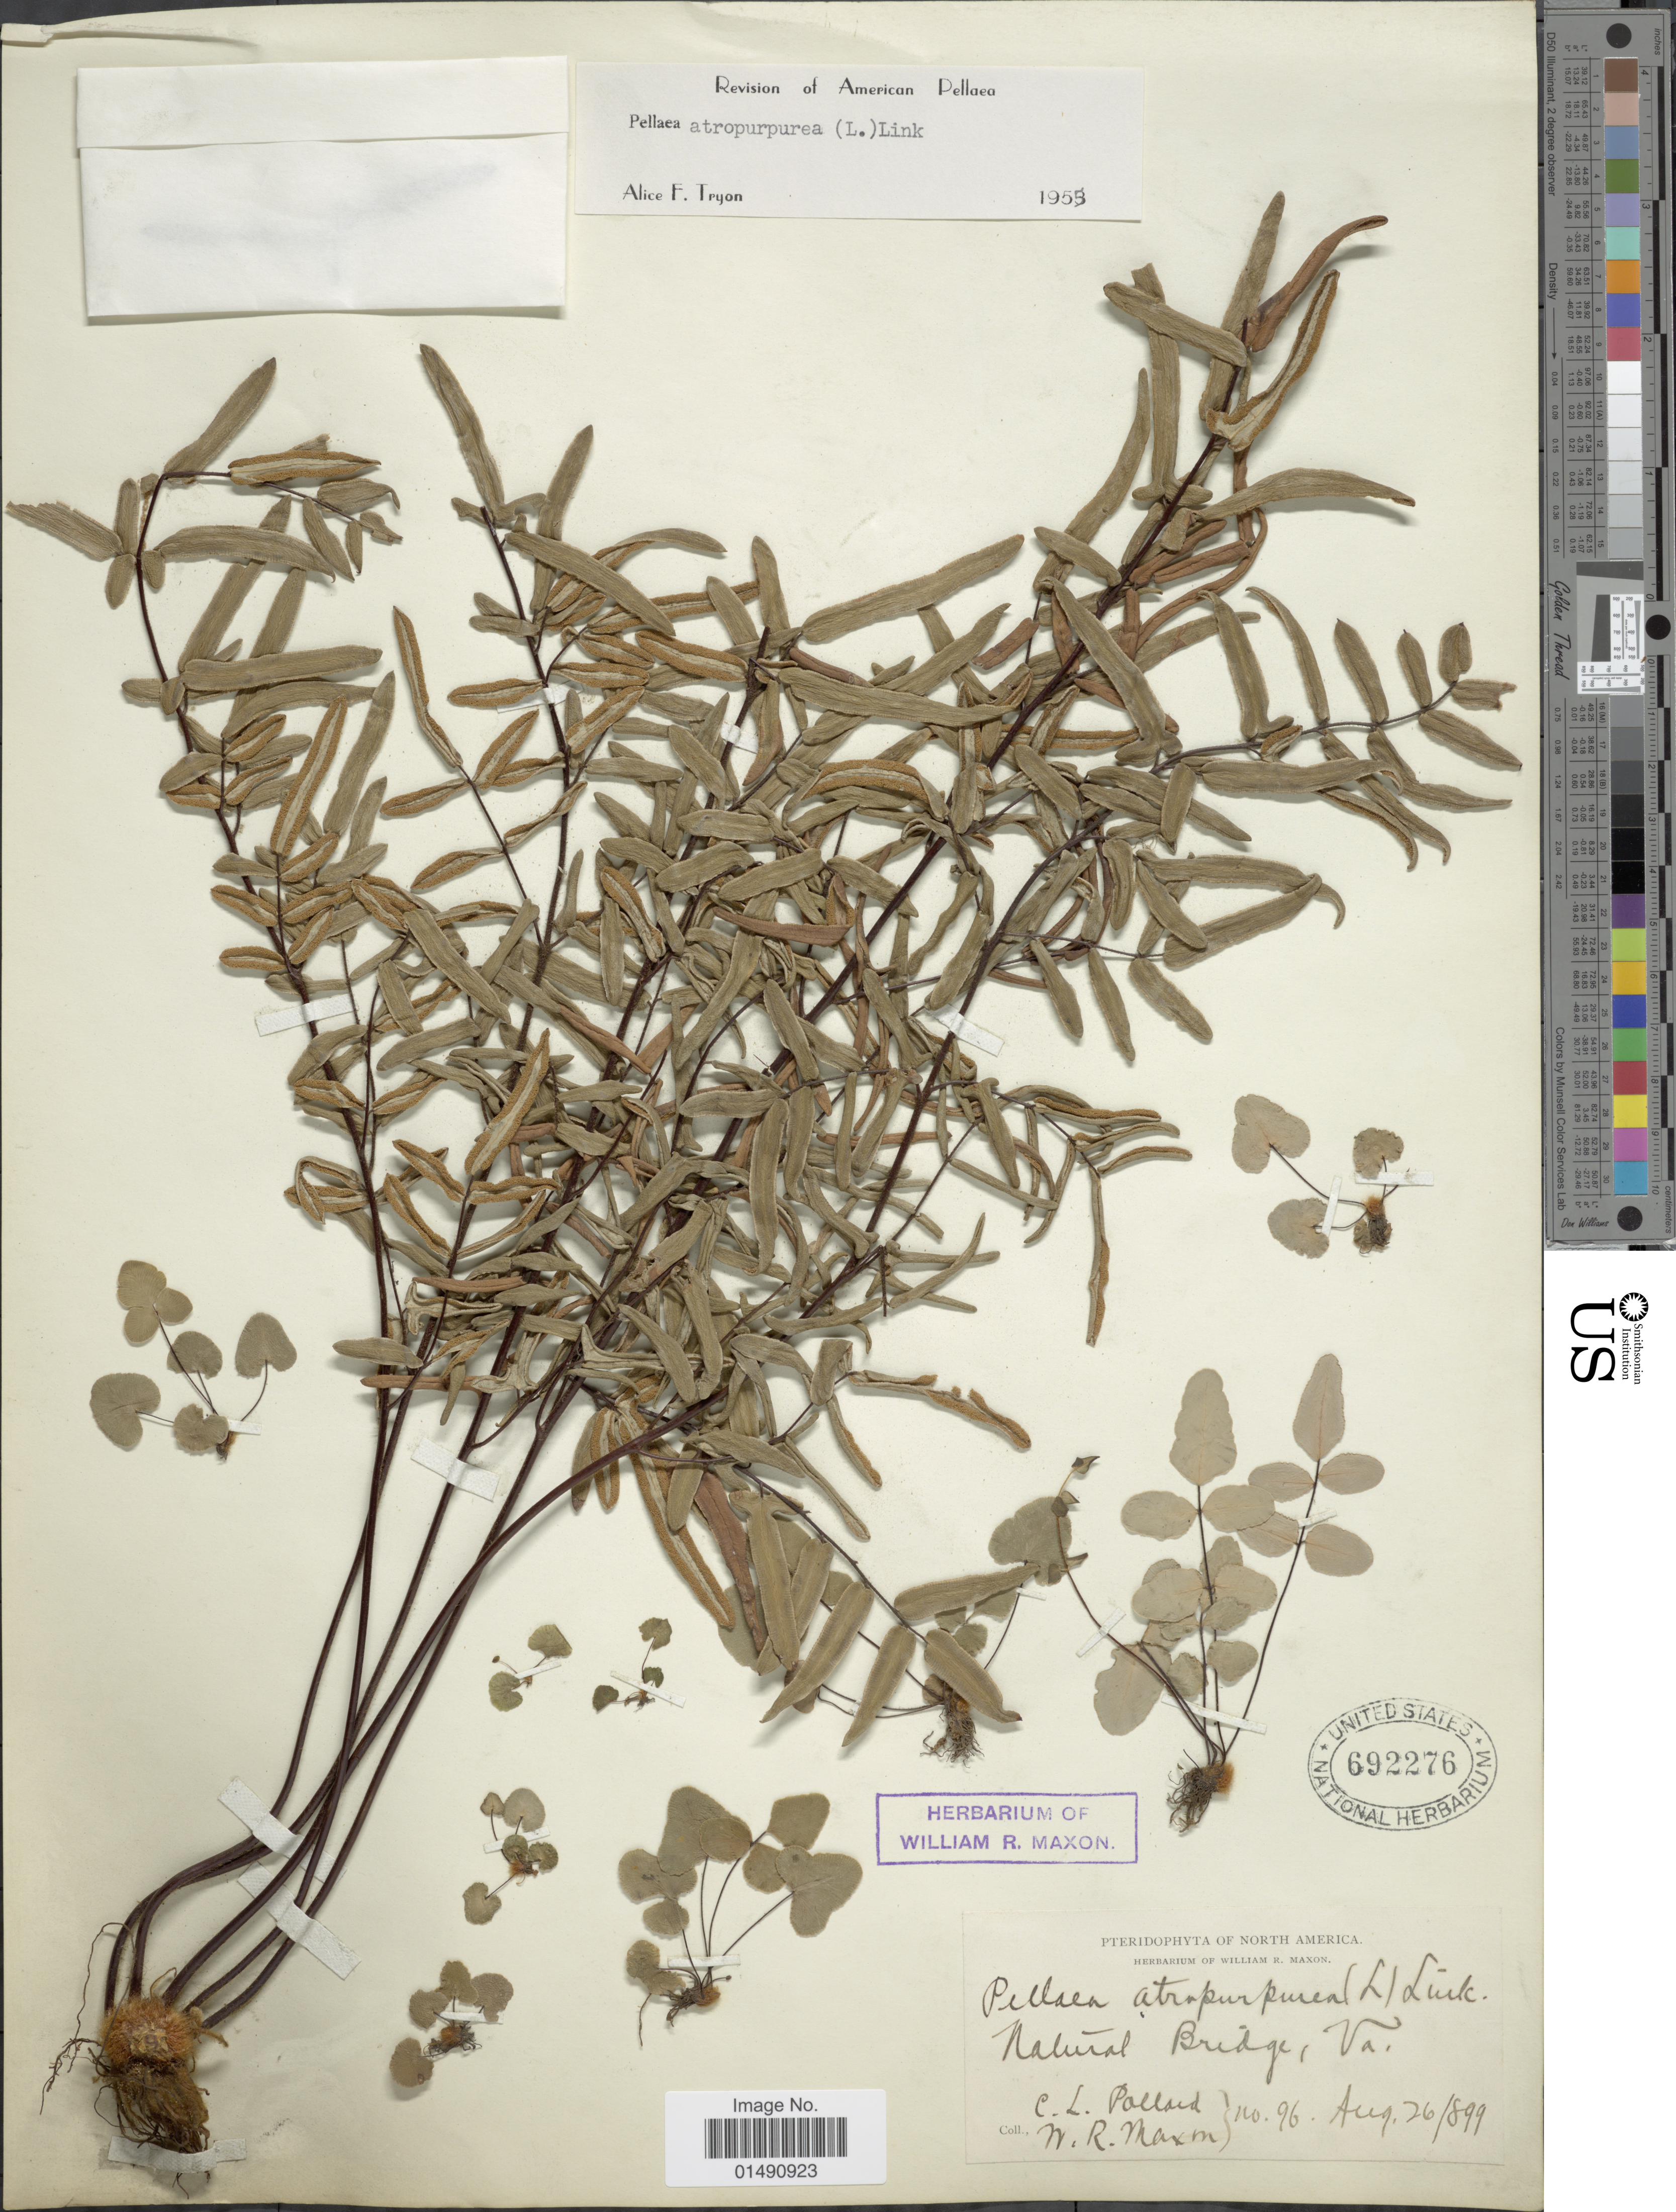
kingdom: Plantae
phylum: Tracheophyta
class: Polypodiopsida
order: Polypodiales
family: Pteridaceae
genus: Pellaea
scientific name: Pellaea atropurpurea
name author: (L.) Link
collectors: C. L. Pollard & W. R. Maxon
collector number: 96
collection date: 1899-08-26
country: United States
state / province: Virginia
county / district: Rockbridge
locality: Natural Bridge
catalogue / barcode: US 692276